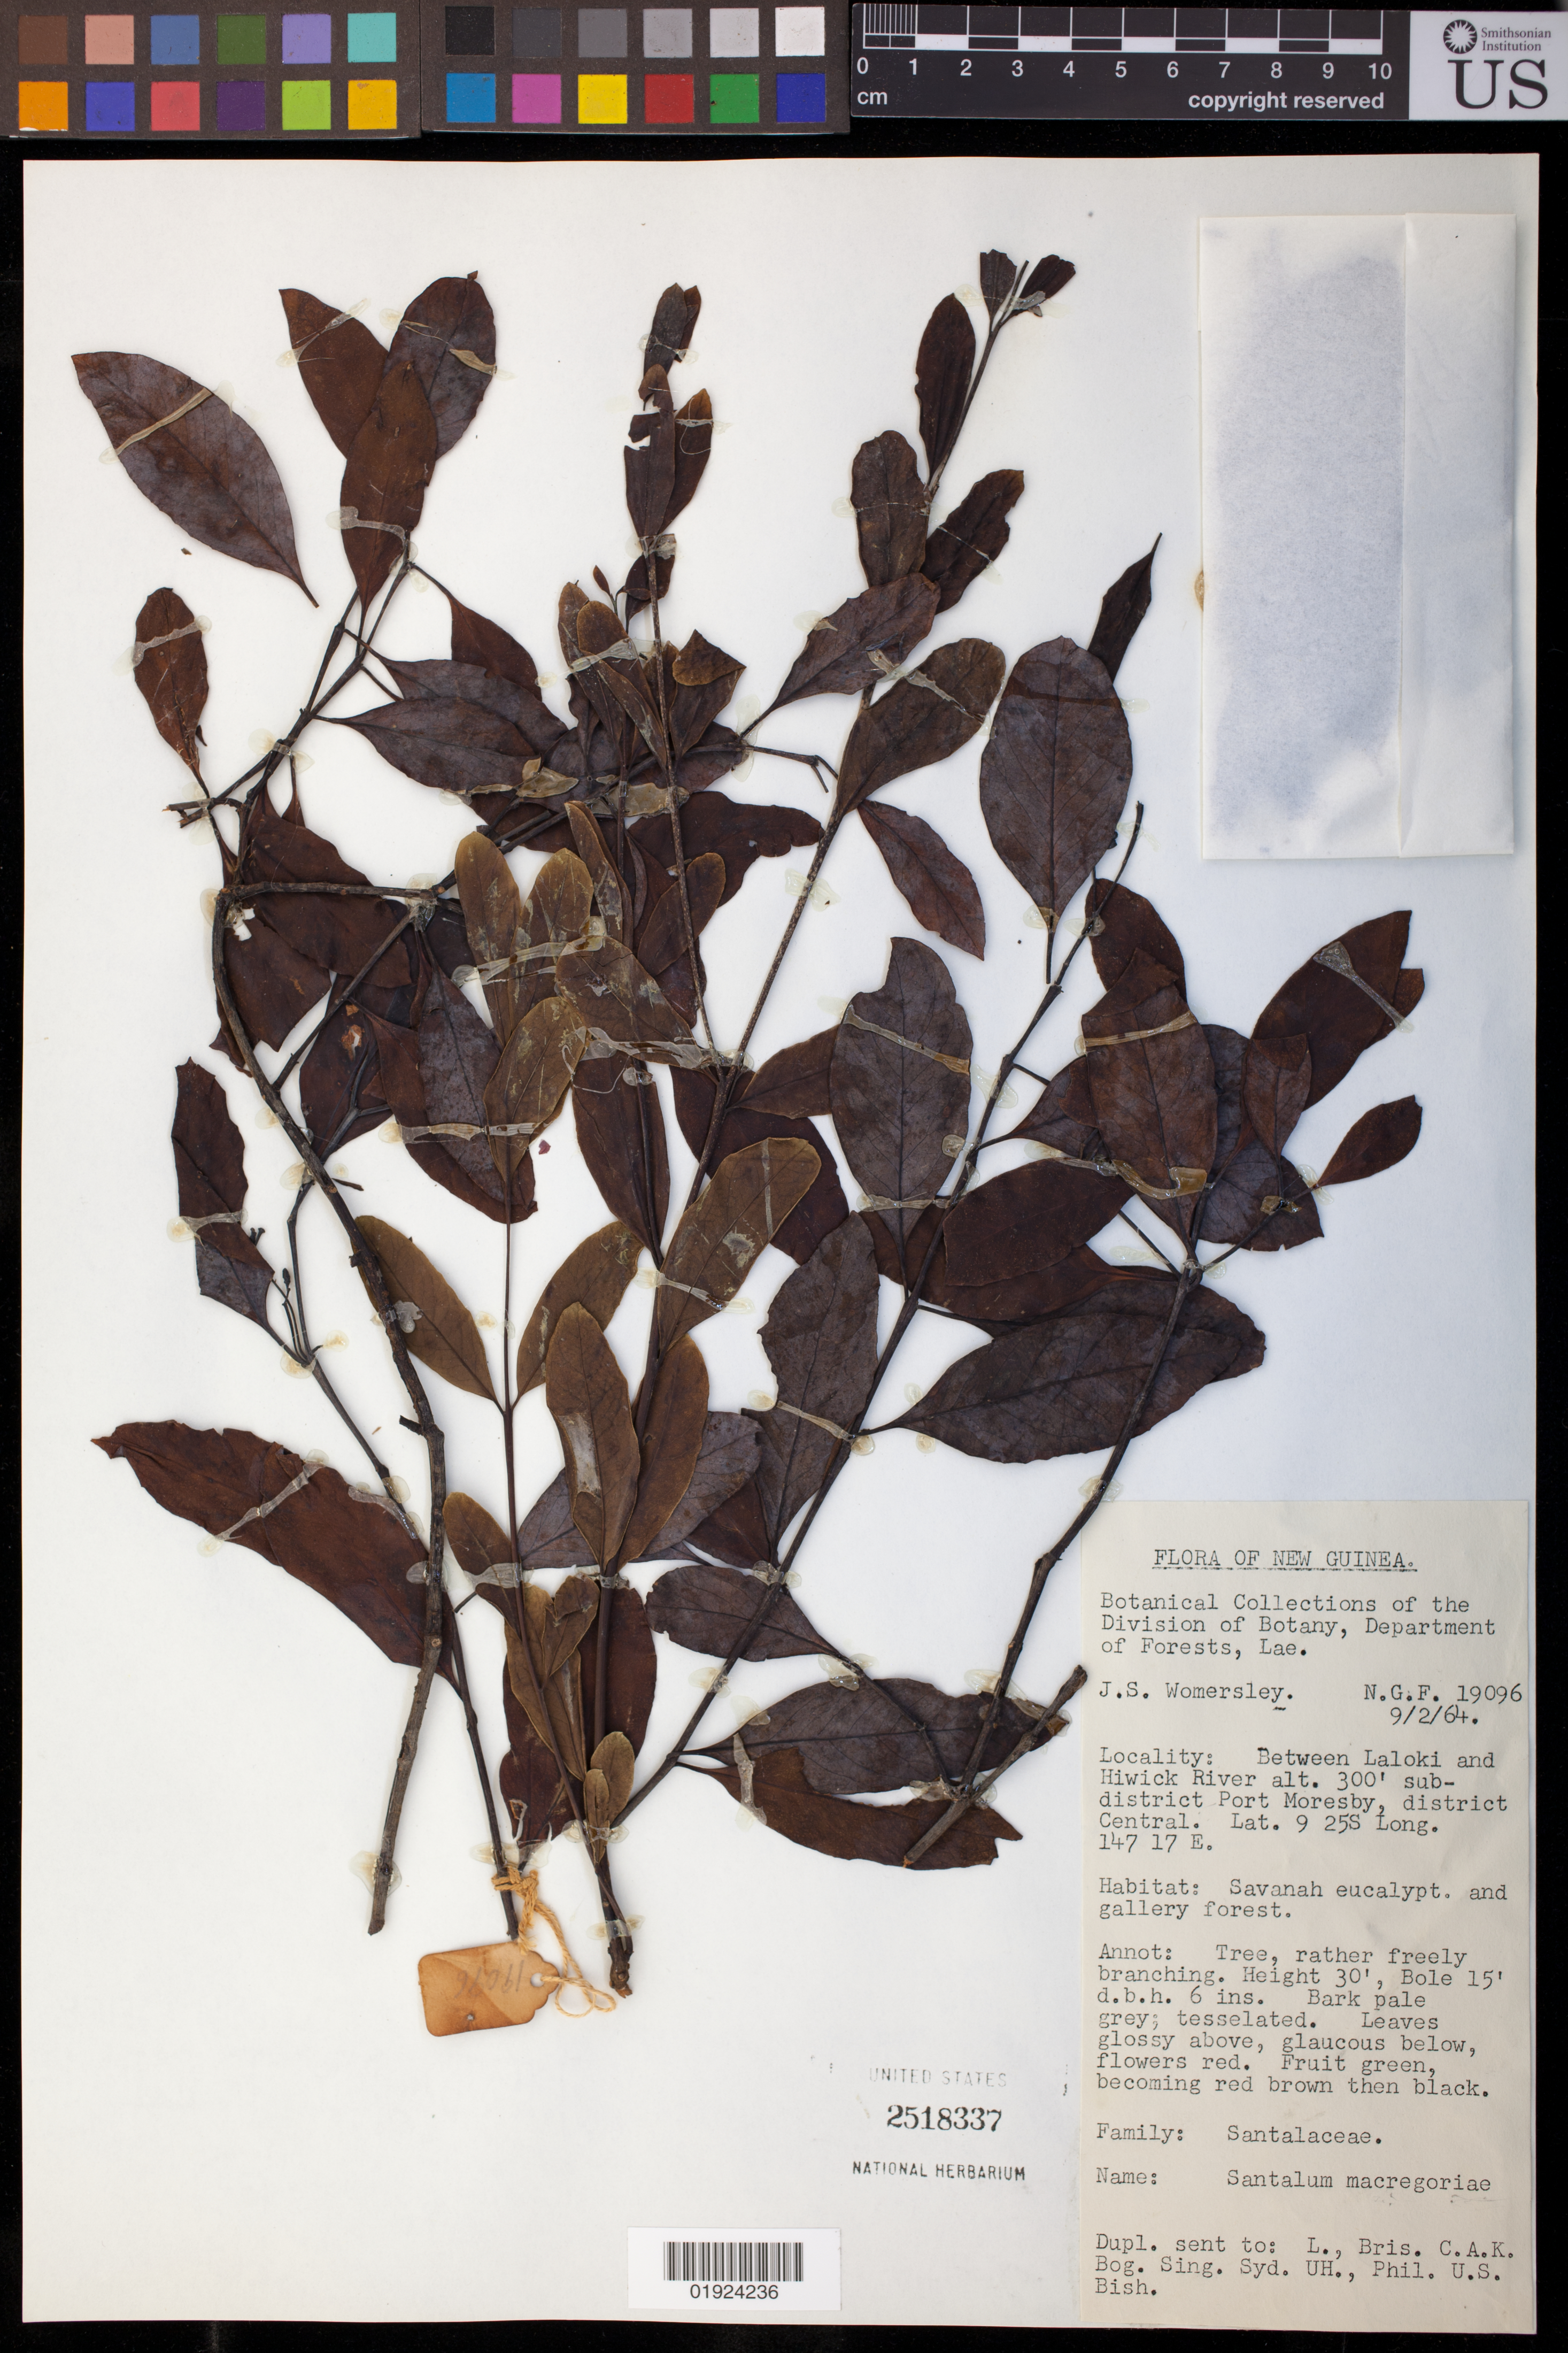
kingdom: Plantae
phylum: Tracheophyta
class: Magnoliopsida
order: Santalales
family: Santalaceae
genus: Santalum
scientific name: Santalum macgregorii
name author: F. Muell.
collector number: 19096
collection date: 1964-02-09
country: Papua New Guinea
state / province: Central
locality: Between Laloki and Hiwick River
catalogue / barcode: US 2518337